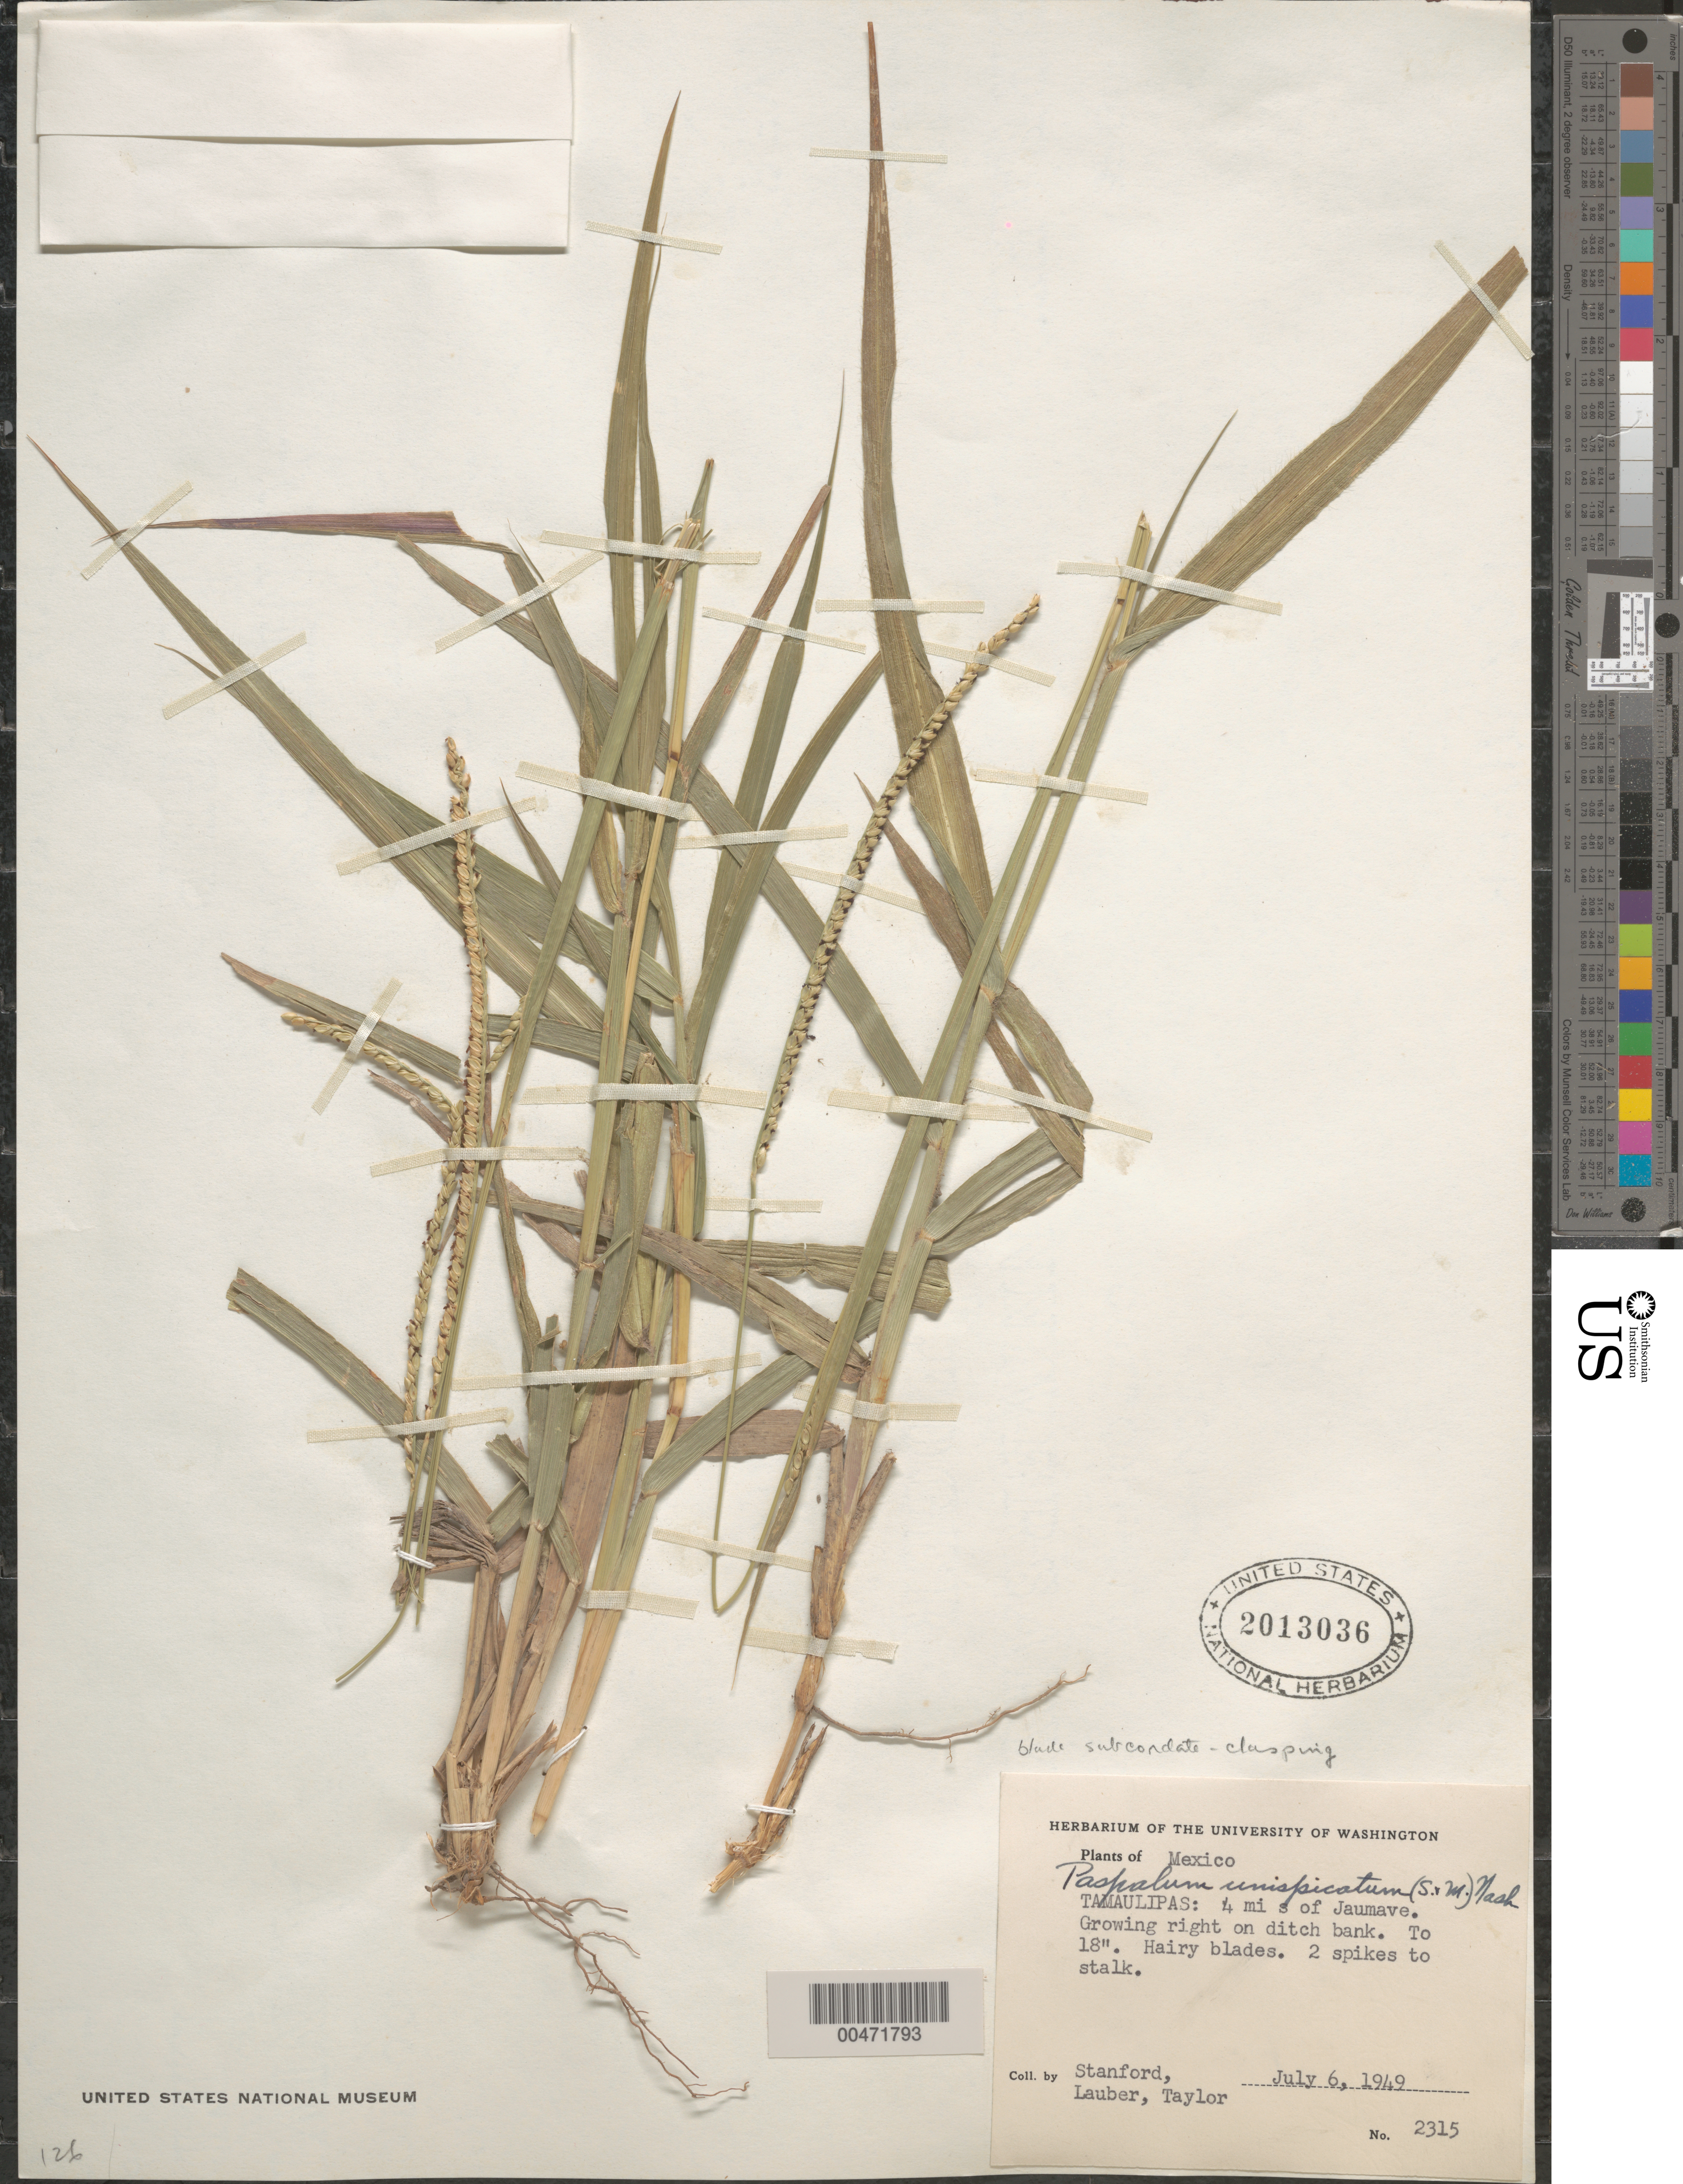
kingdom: Plantae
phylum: Tracheophyta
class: Liliopsida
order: Poales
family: Poaceae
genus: Paspalum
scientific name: Paspalum unispicatum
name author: (Scribn. & Merr.) Nash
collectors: -. Stanford, Lauber, -- & -- Taylor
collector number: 2315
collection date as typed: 6 Jul 1949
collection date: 1949-07-06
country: Mexico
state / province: Tamaulipas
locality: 4 mi S of Jaumave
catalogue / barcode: US 2013036